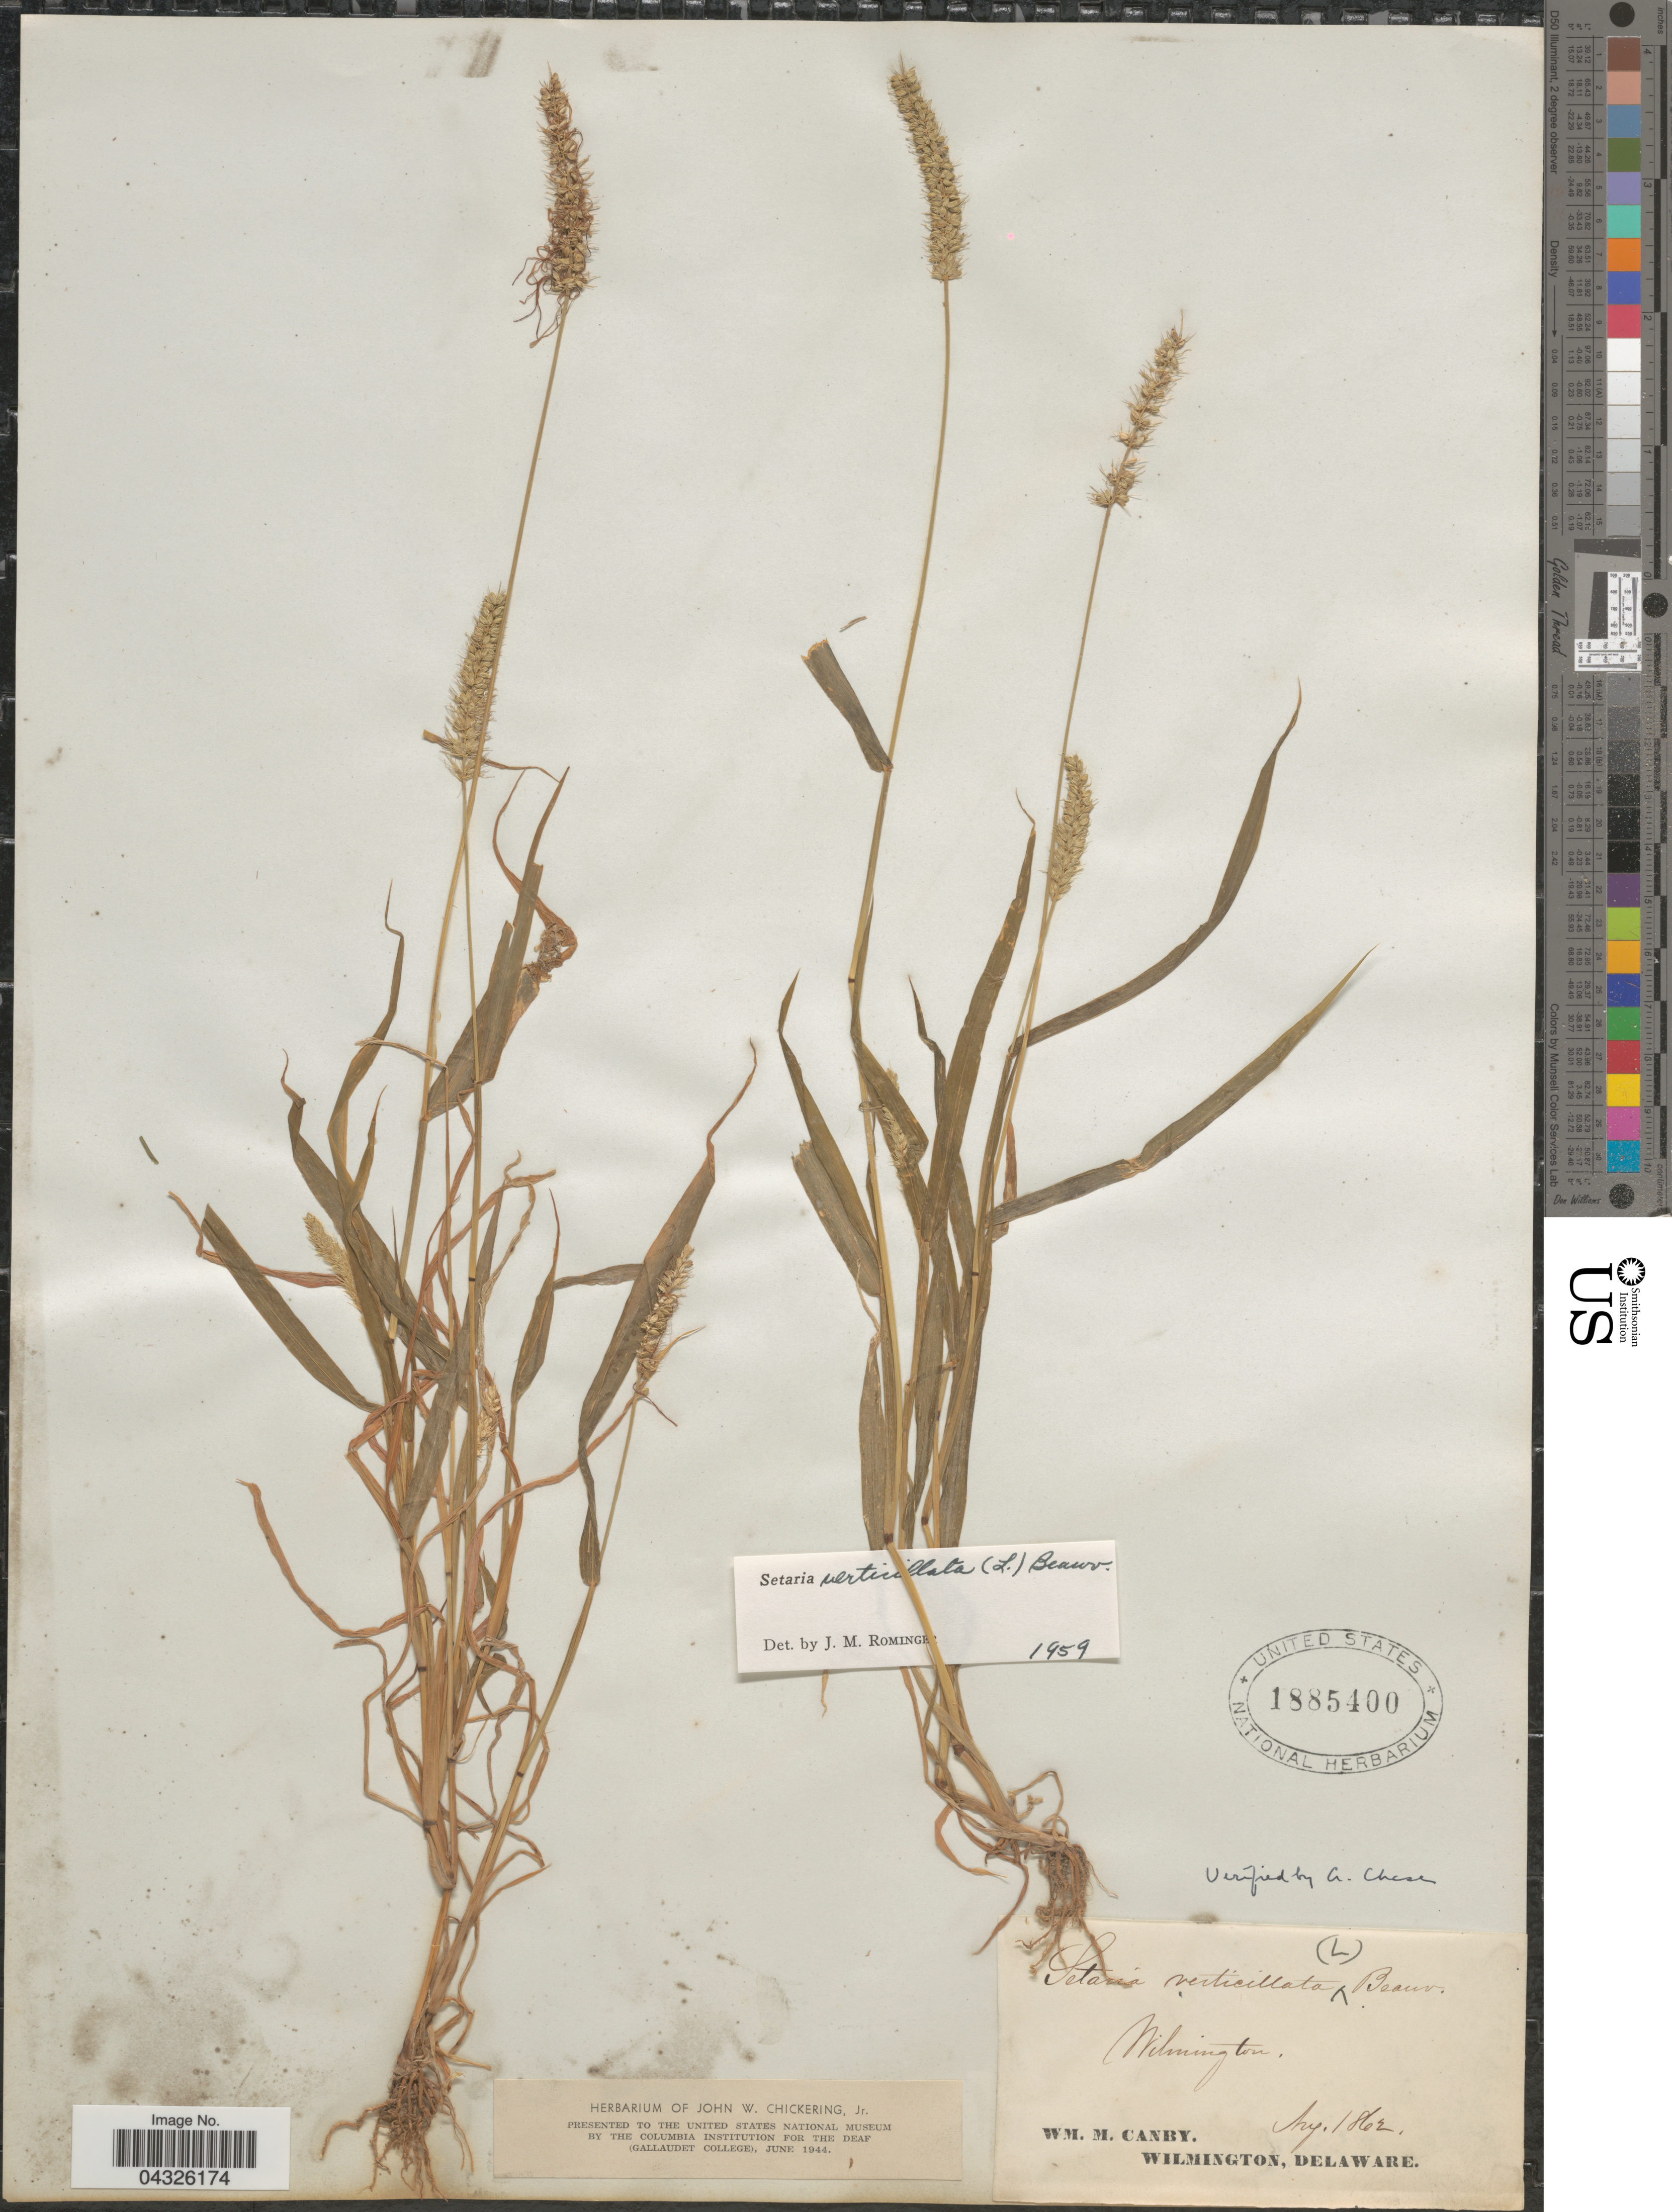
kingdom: Plantae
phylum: Tracheophyta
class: Liliopsida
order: Poales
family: Poaceae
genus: Setaria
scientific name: Setaria verticillata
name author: (L.) P. Beauv.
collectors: W. M. Canby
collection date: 1862-08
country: United States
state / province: Delaware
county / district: New Castle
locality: Wilmington.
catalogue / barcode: US 1885400